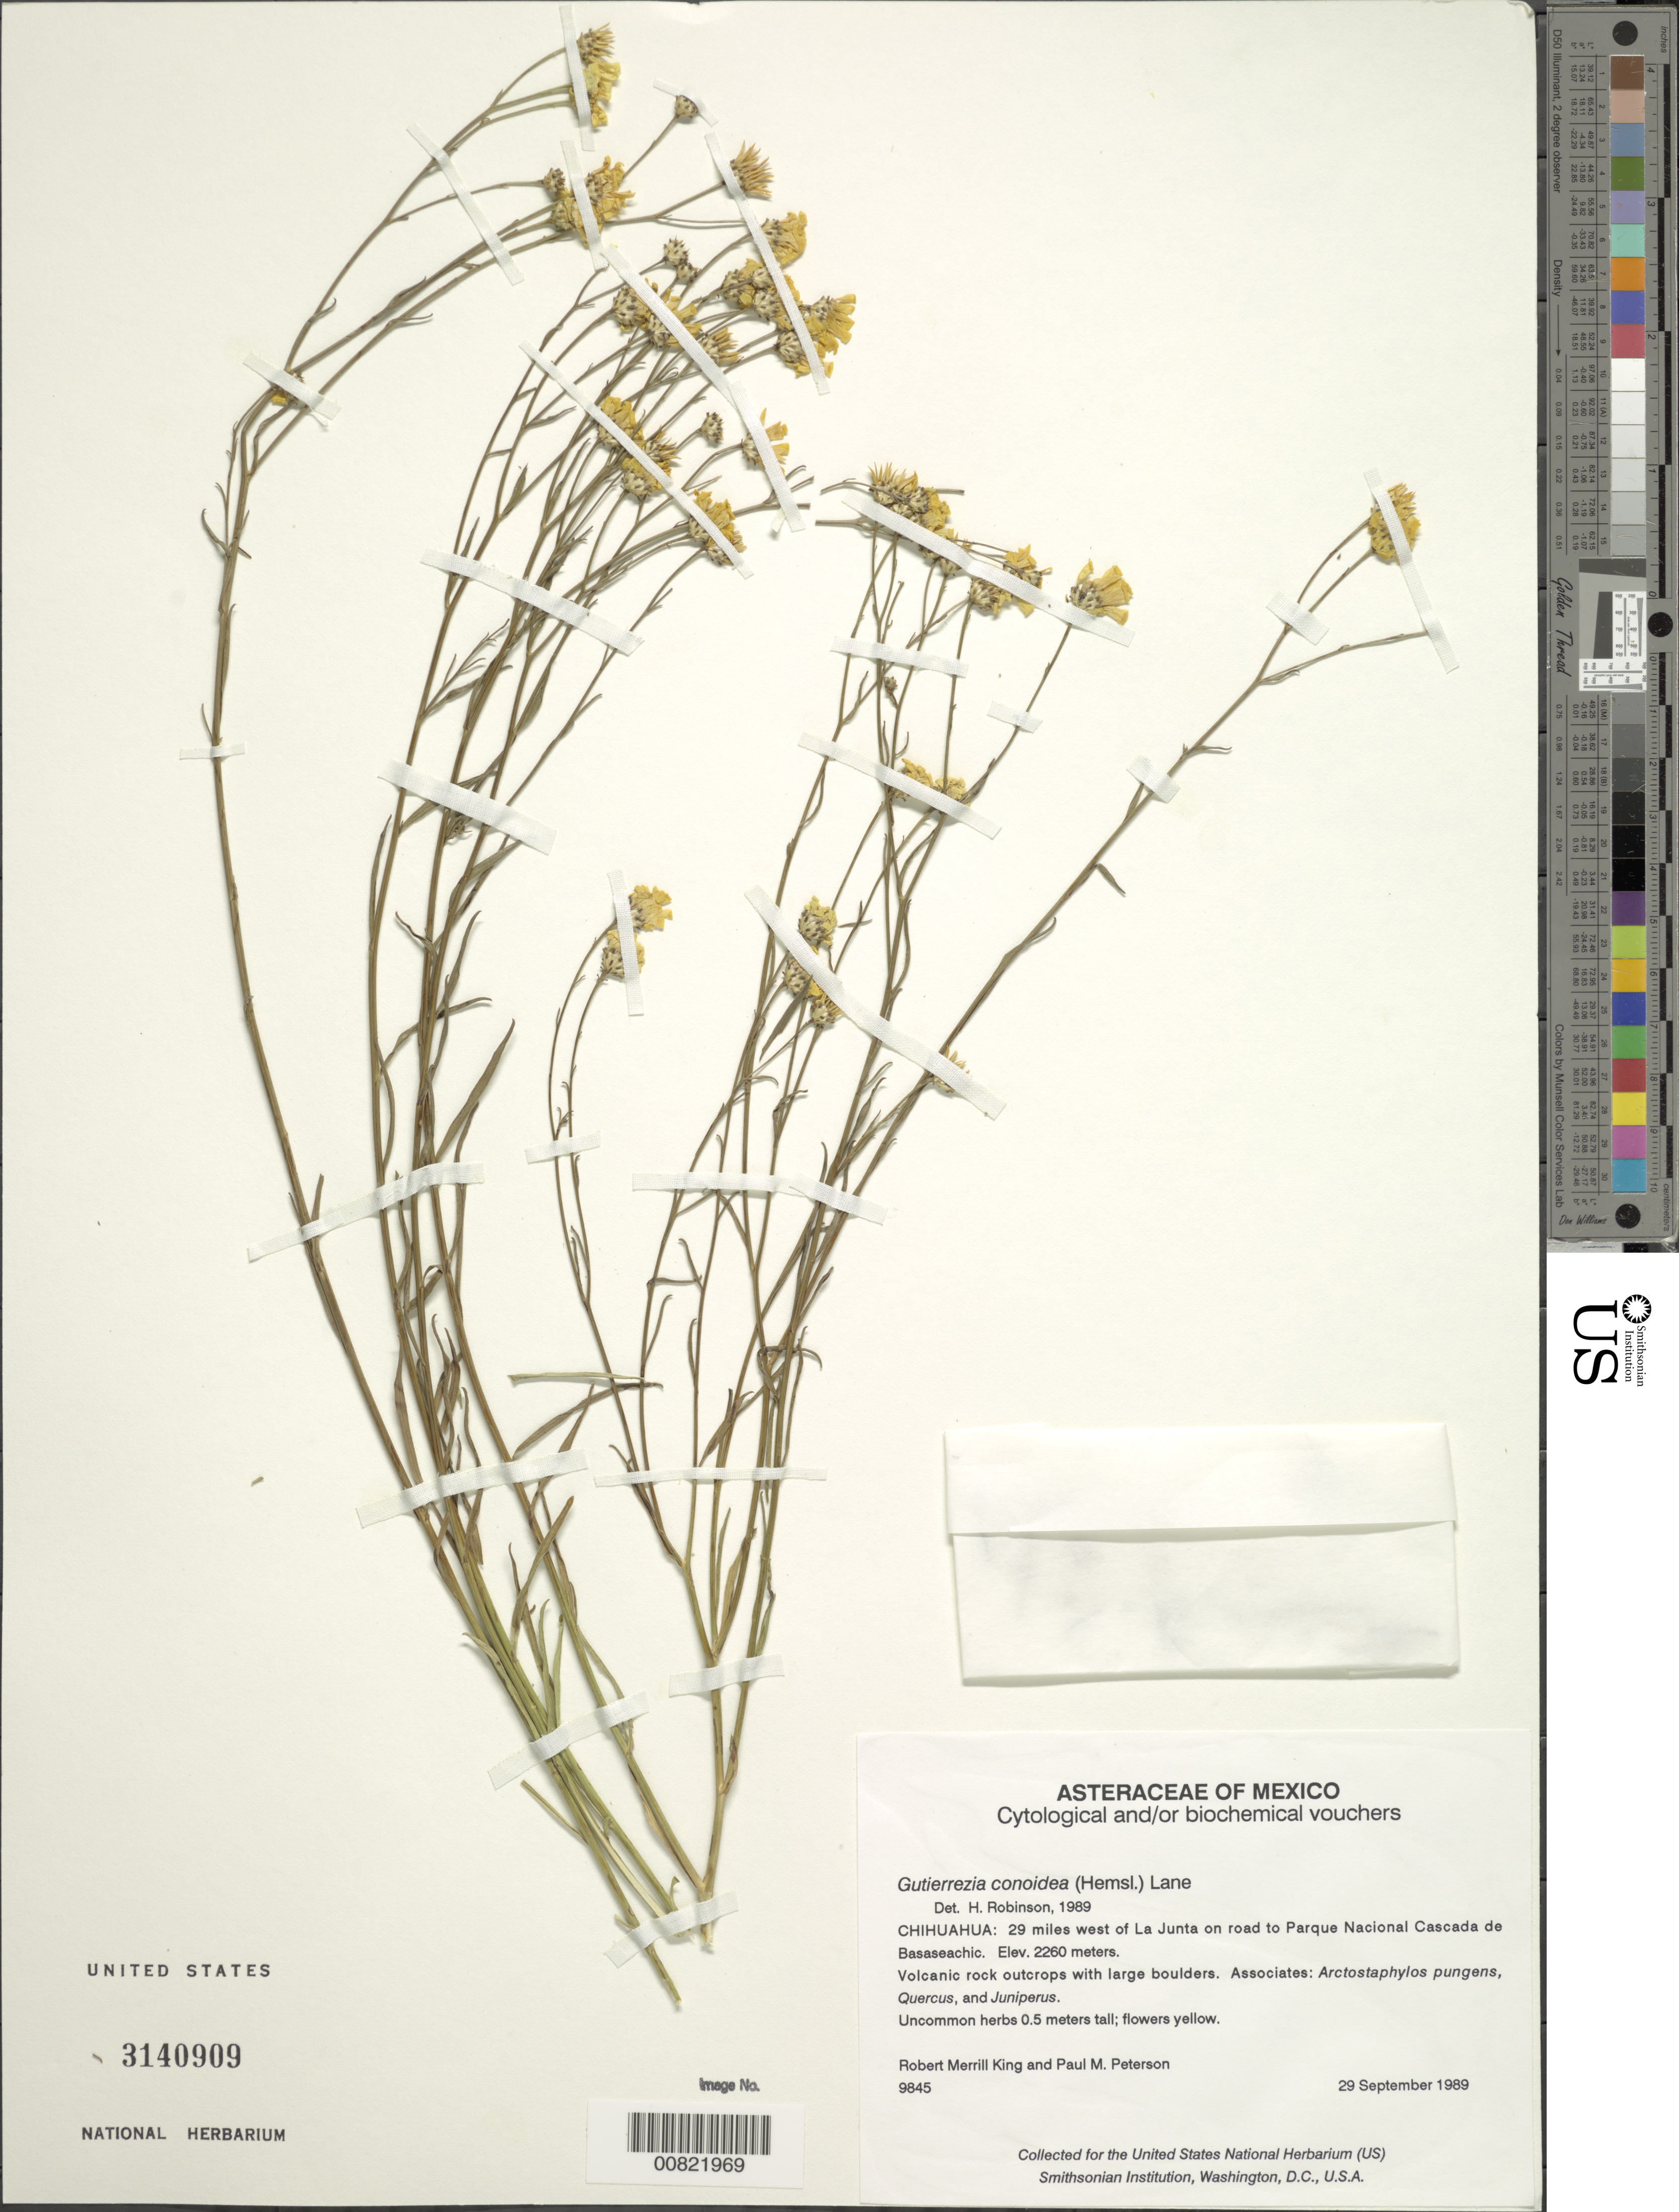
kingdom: Plantae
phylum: Tracheophyta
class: Magnoliopsida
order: Asterales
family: Asteraceae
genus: Gutierrezia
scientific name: Gutierrezia conoidea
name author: (Hemsl.) M.A. Lane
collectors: R. M. King & P. M. Peterson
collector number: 9845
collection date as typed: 29 Sep 1989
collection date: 1989-09-29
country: Mexico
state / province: Chihuahua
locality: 29 miles west of La Junta on road to Parque Nacional Cascada de Basaseachic.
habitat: Volcanic rock outcrops with large boulders. Associates: Arctostaphylos pungens, Quercus, and Juniperus.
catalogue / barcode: US 3140909